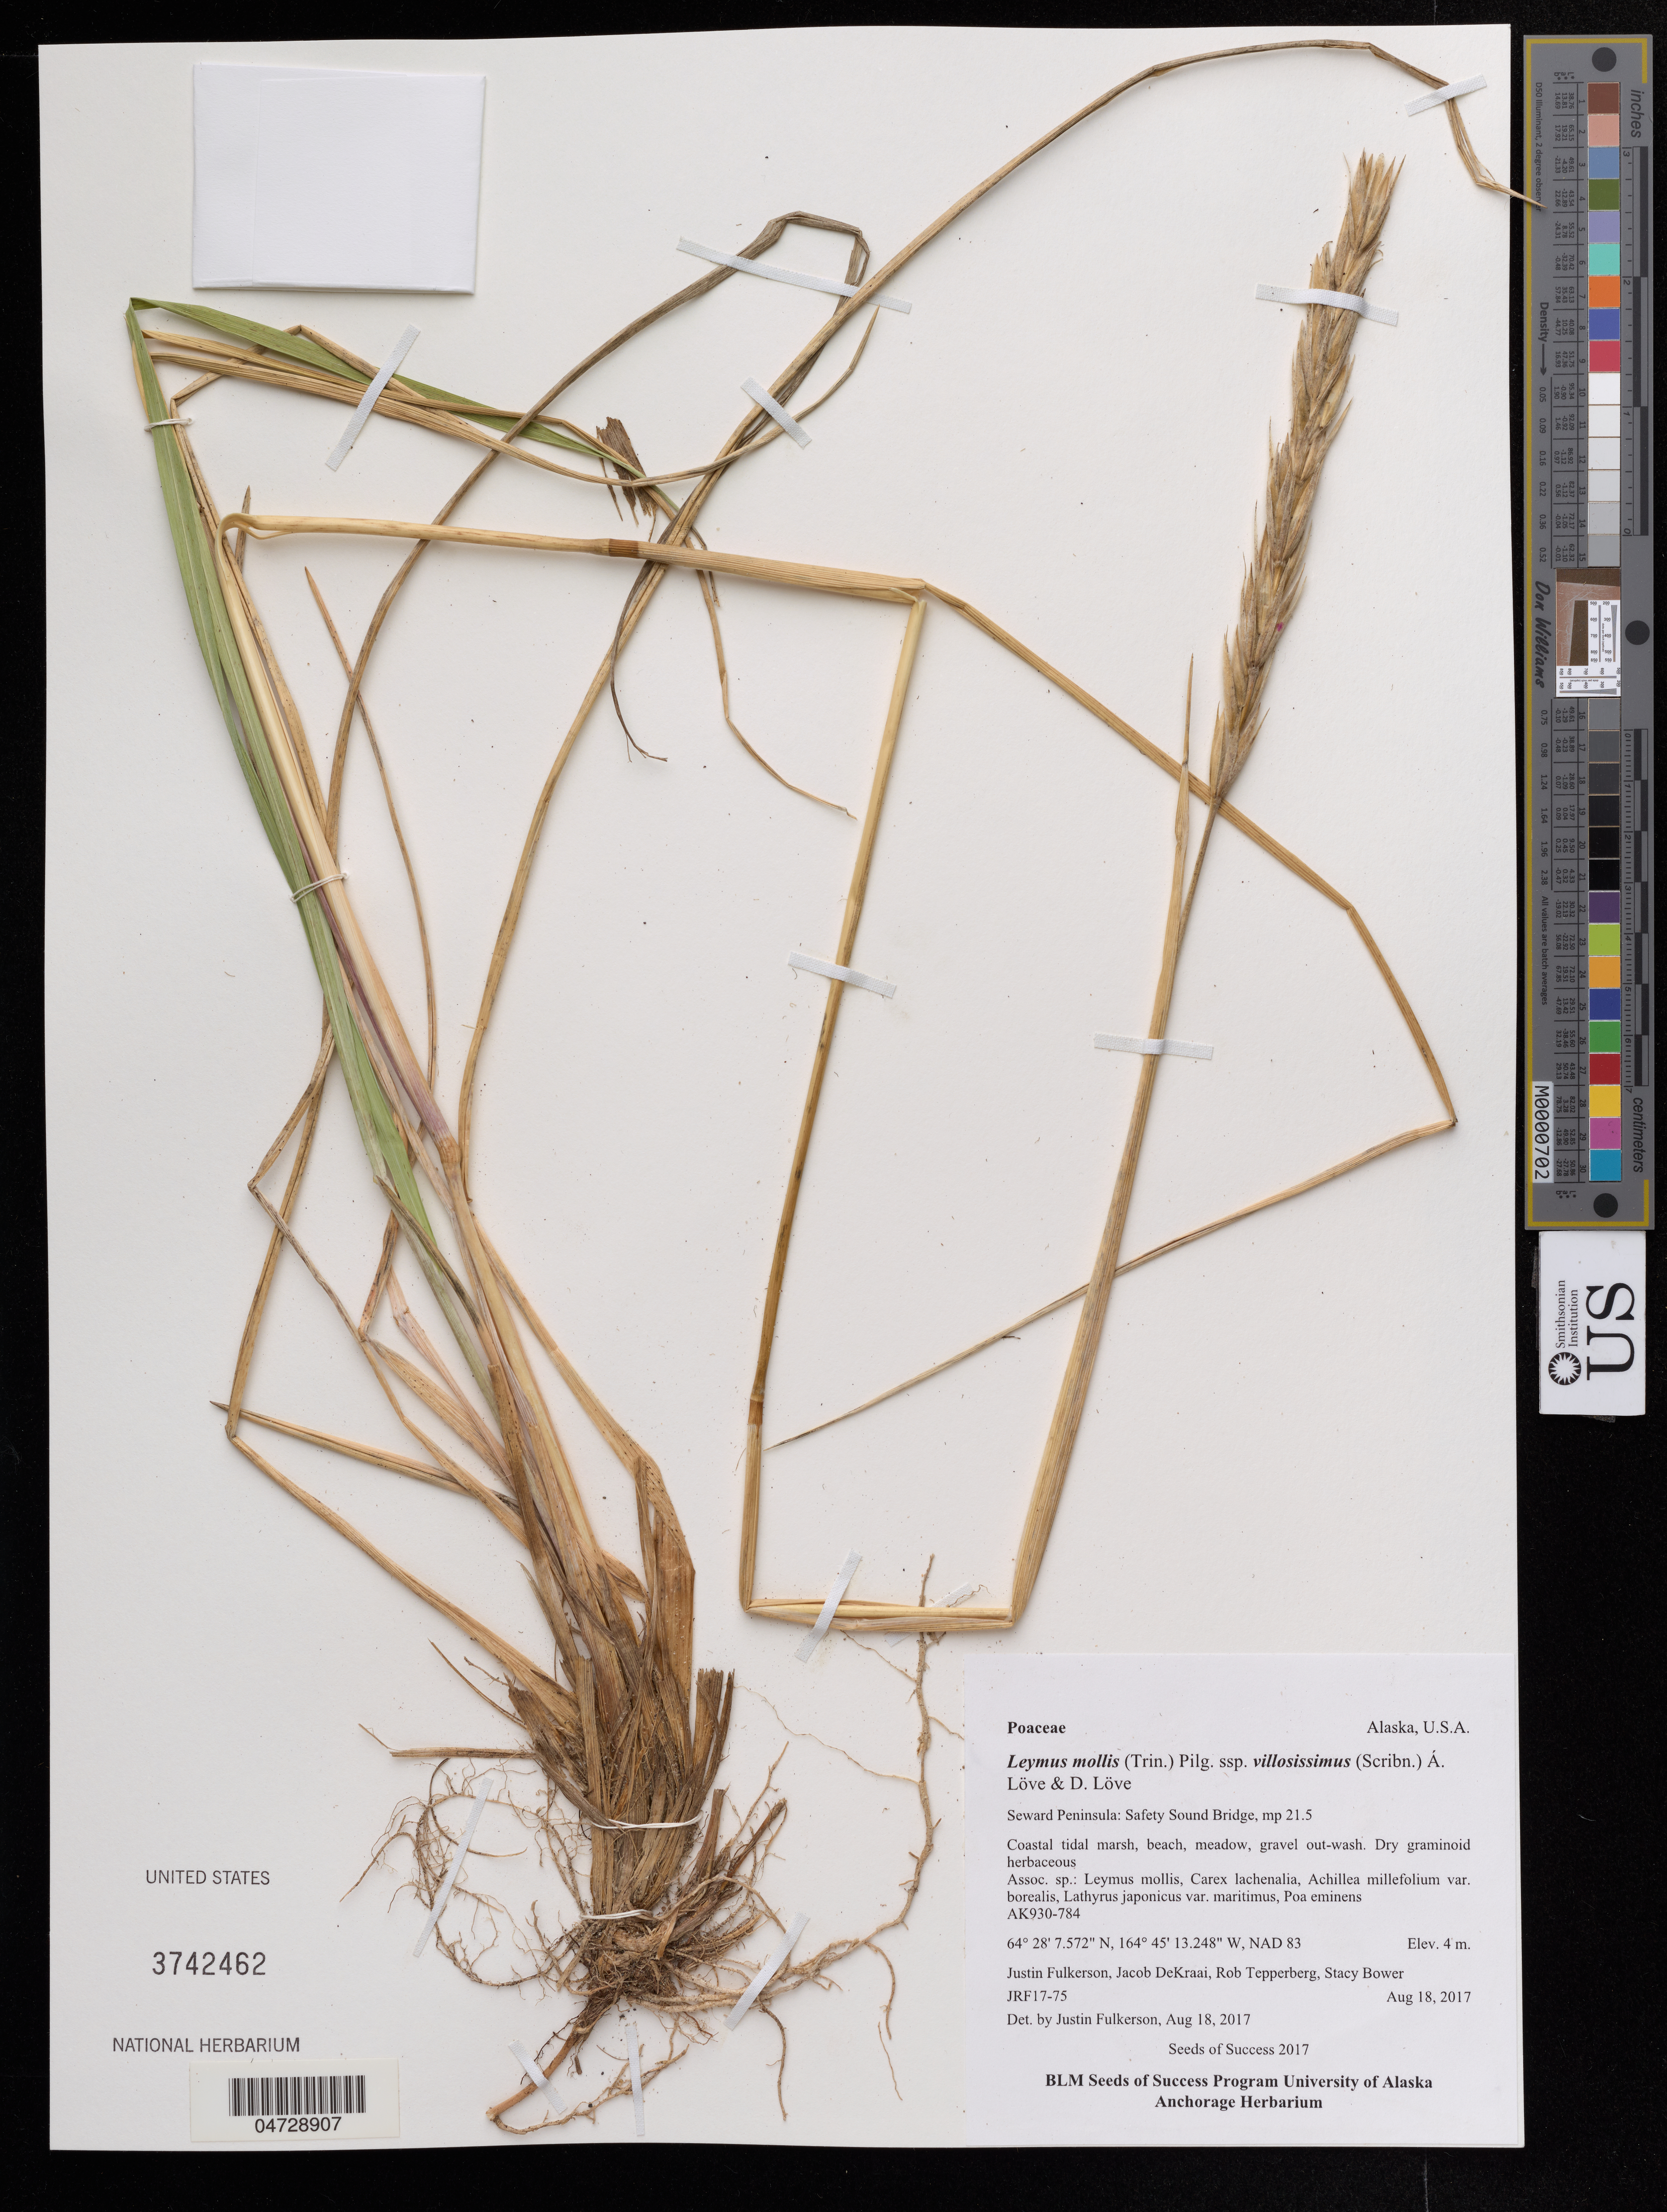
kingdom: Plantae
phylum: Tracheophyta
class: Liliopsida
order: Poales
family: Poaceae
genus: Leymus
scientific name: Leymus mollis subsp. villosissimus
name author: (Scribn.) Á. Löve & D. Löve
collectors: J. Fulkerson, J. DeKraai & R. Tepperberg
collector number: JRF17-75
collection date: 2017-08-18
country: United States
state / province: Alaska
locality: Seward Peninsula: Safety Sound Bridge, mp. 21.5.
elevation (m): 4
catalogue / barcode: US 3742462